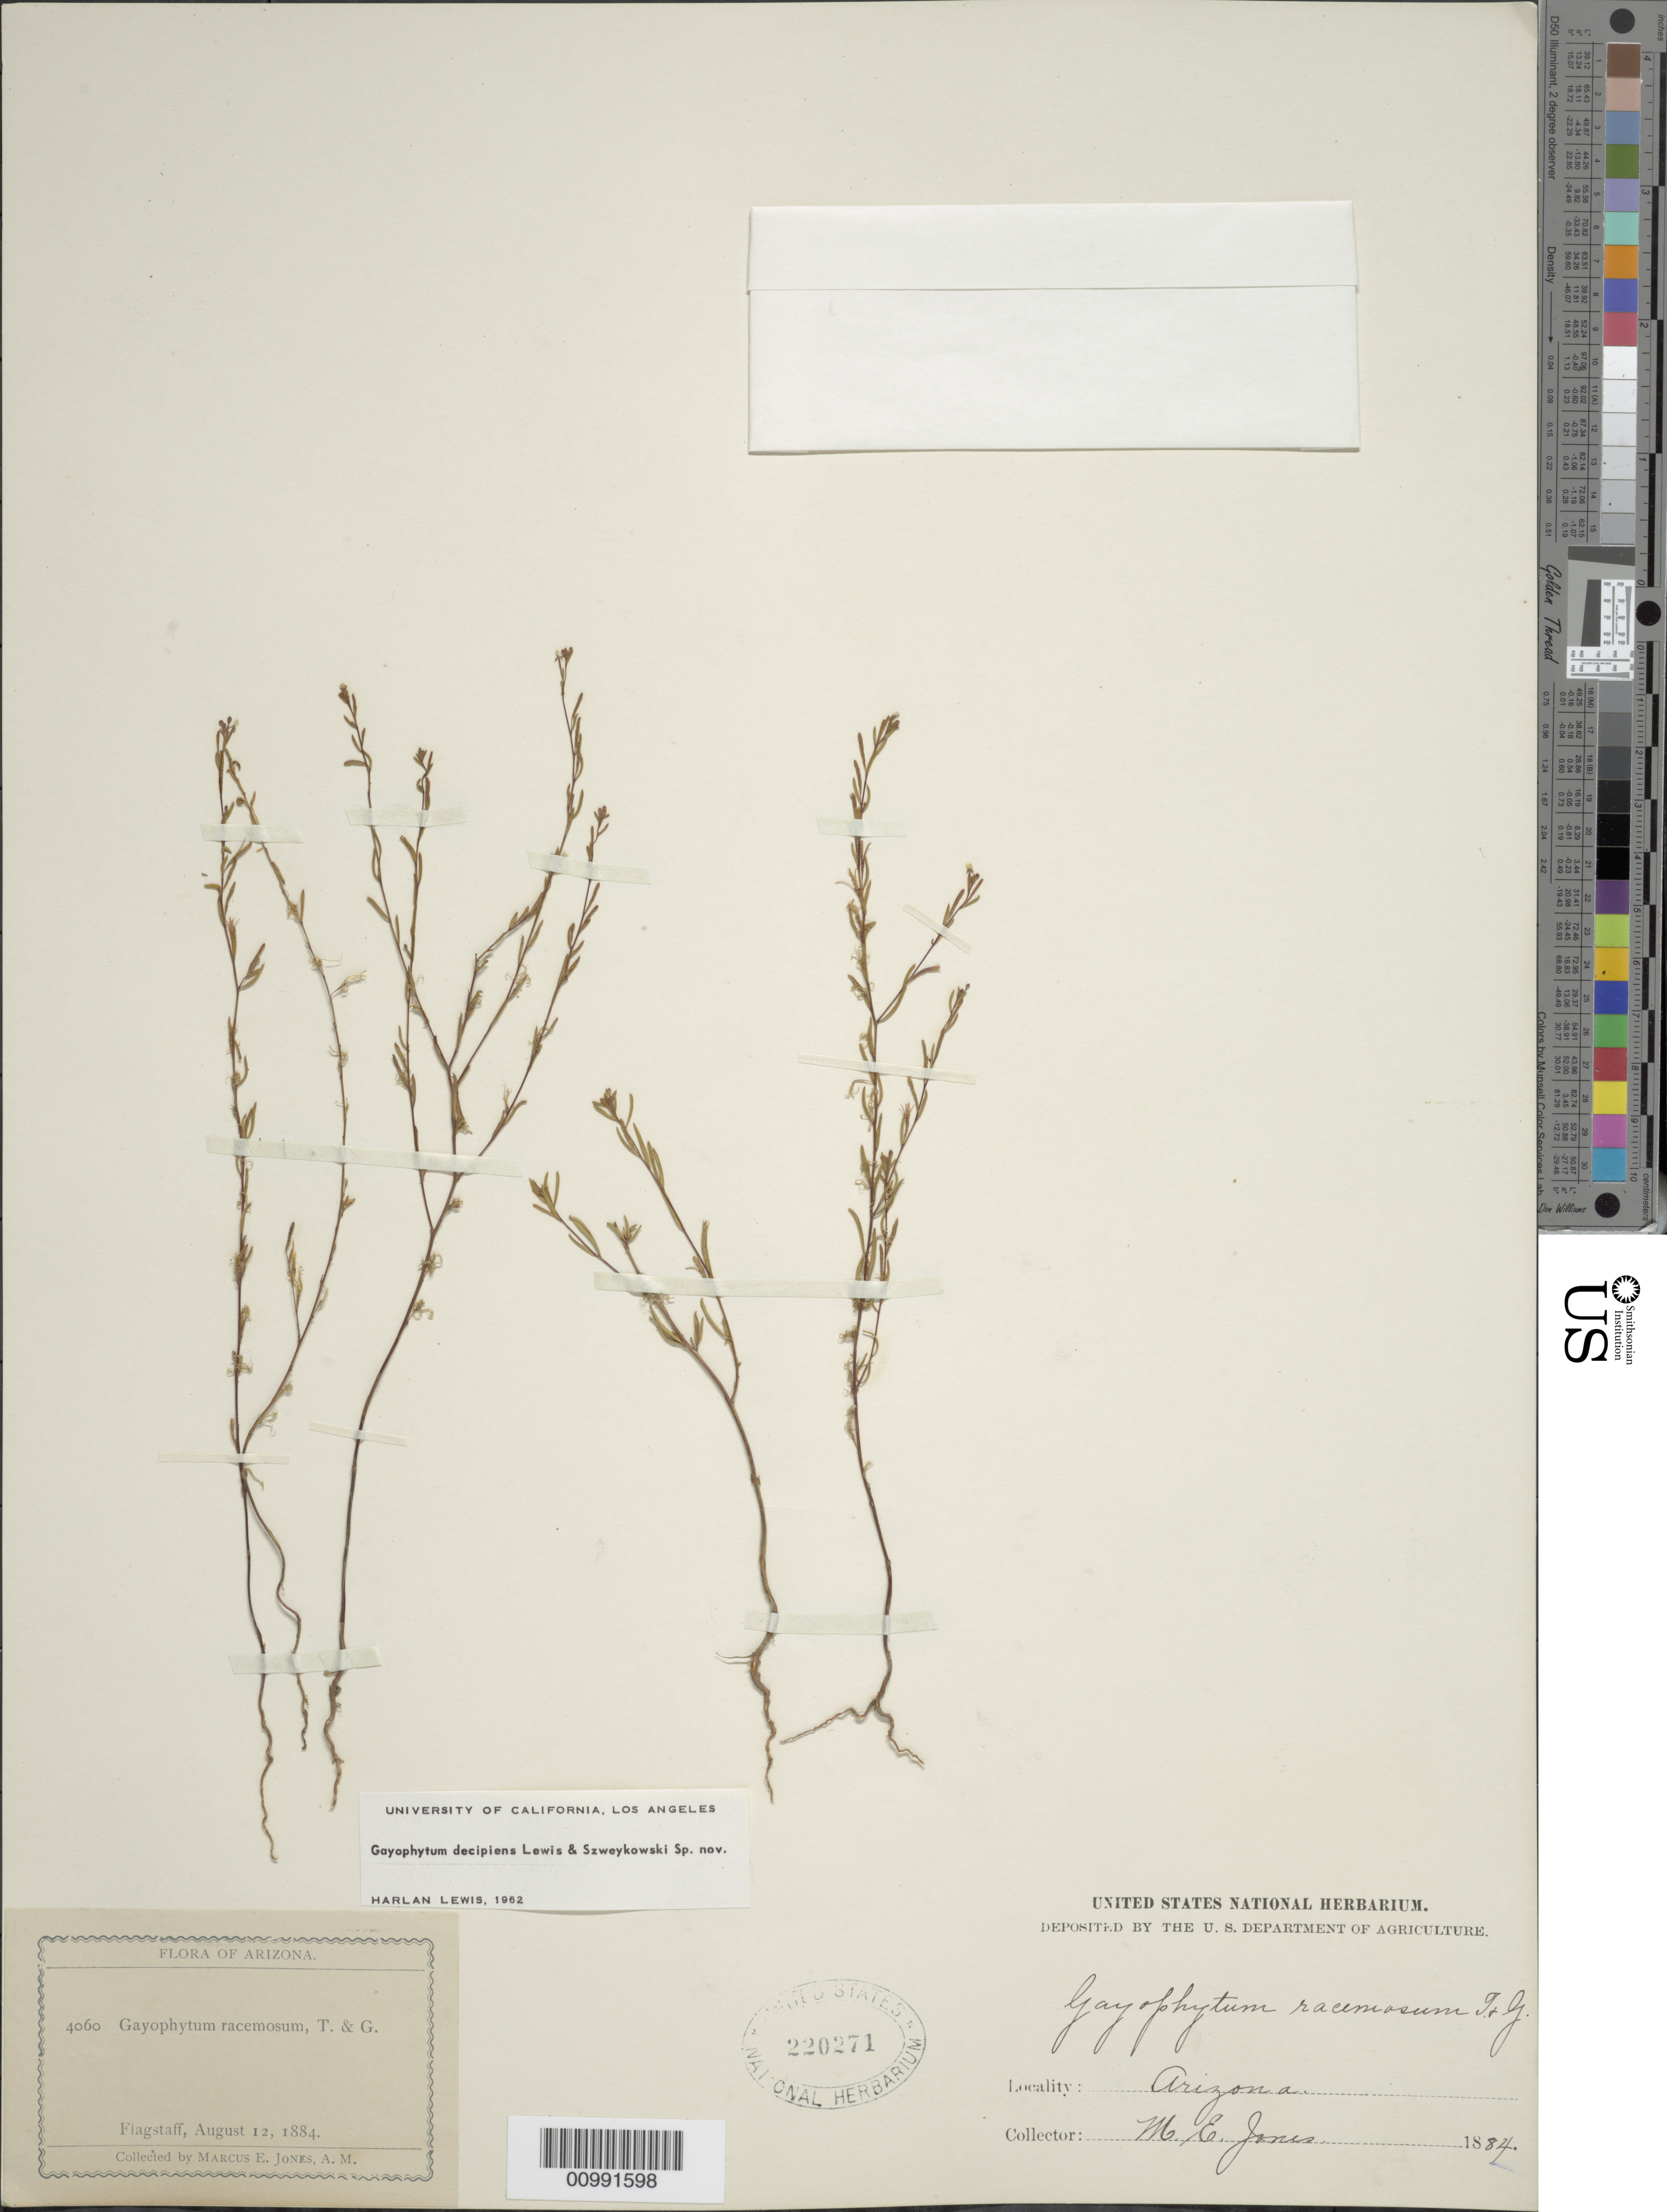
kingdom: Plantae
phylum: Tracheophyta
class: Magnoliopsida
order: Myrtales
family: Onagraceae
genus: Gayophytum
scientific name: Gayophytum decipiens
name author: F. H. Lewis & Szweyk.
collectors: M. E. Jones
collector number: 4060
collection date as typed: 12 Aug 1884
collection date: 1884-08-12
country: United States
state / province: Arizona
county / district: Coconino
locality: Flagstaff.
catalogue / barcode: US 220271